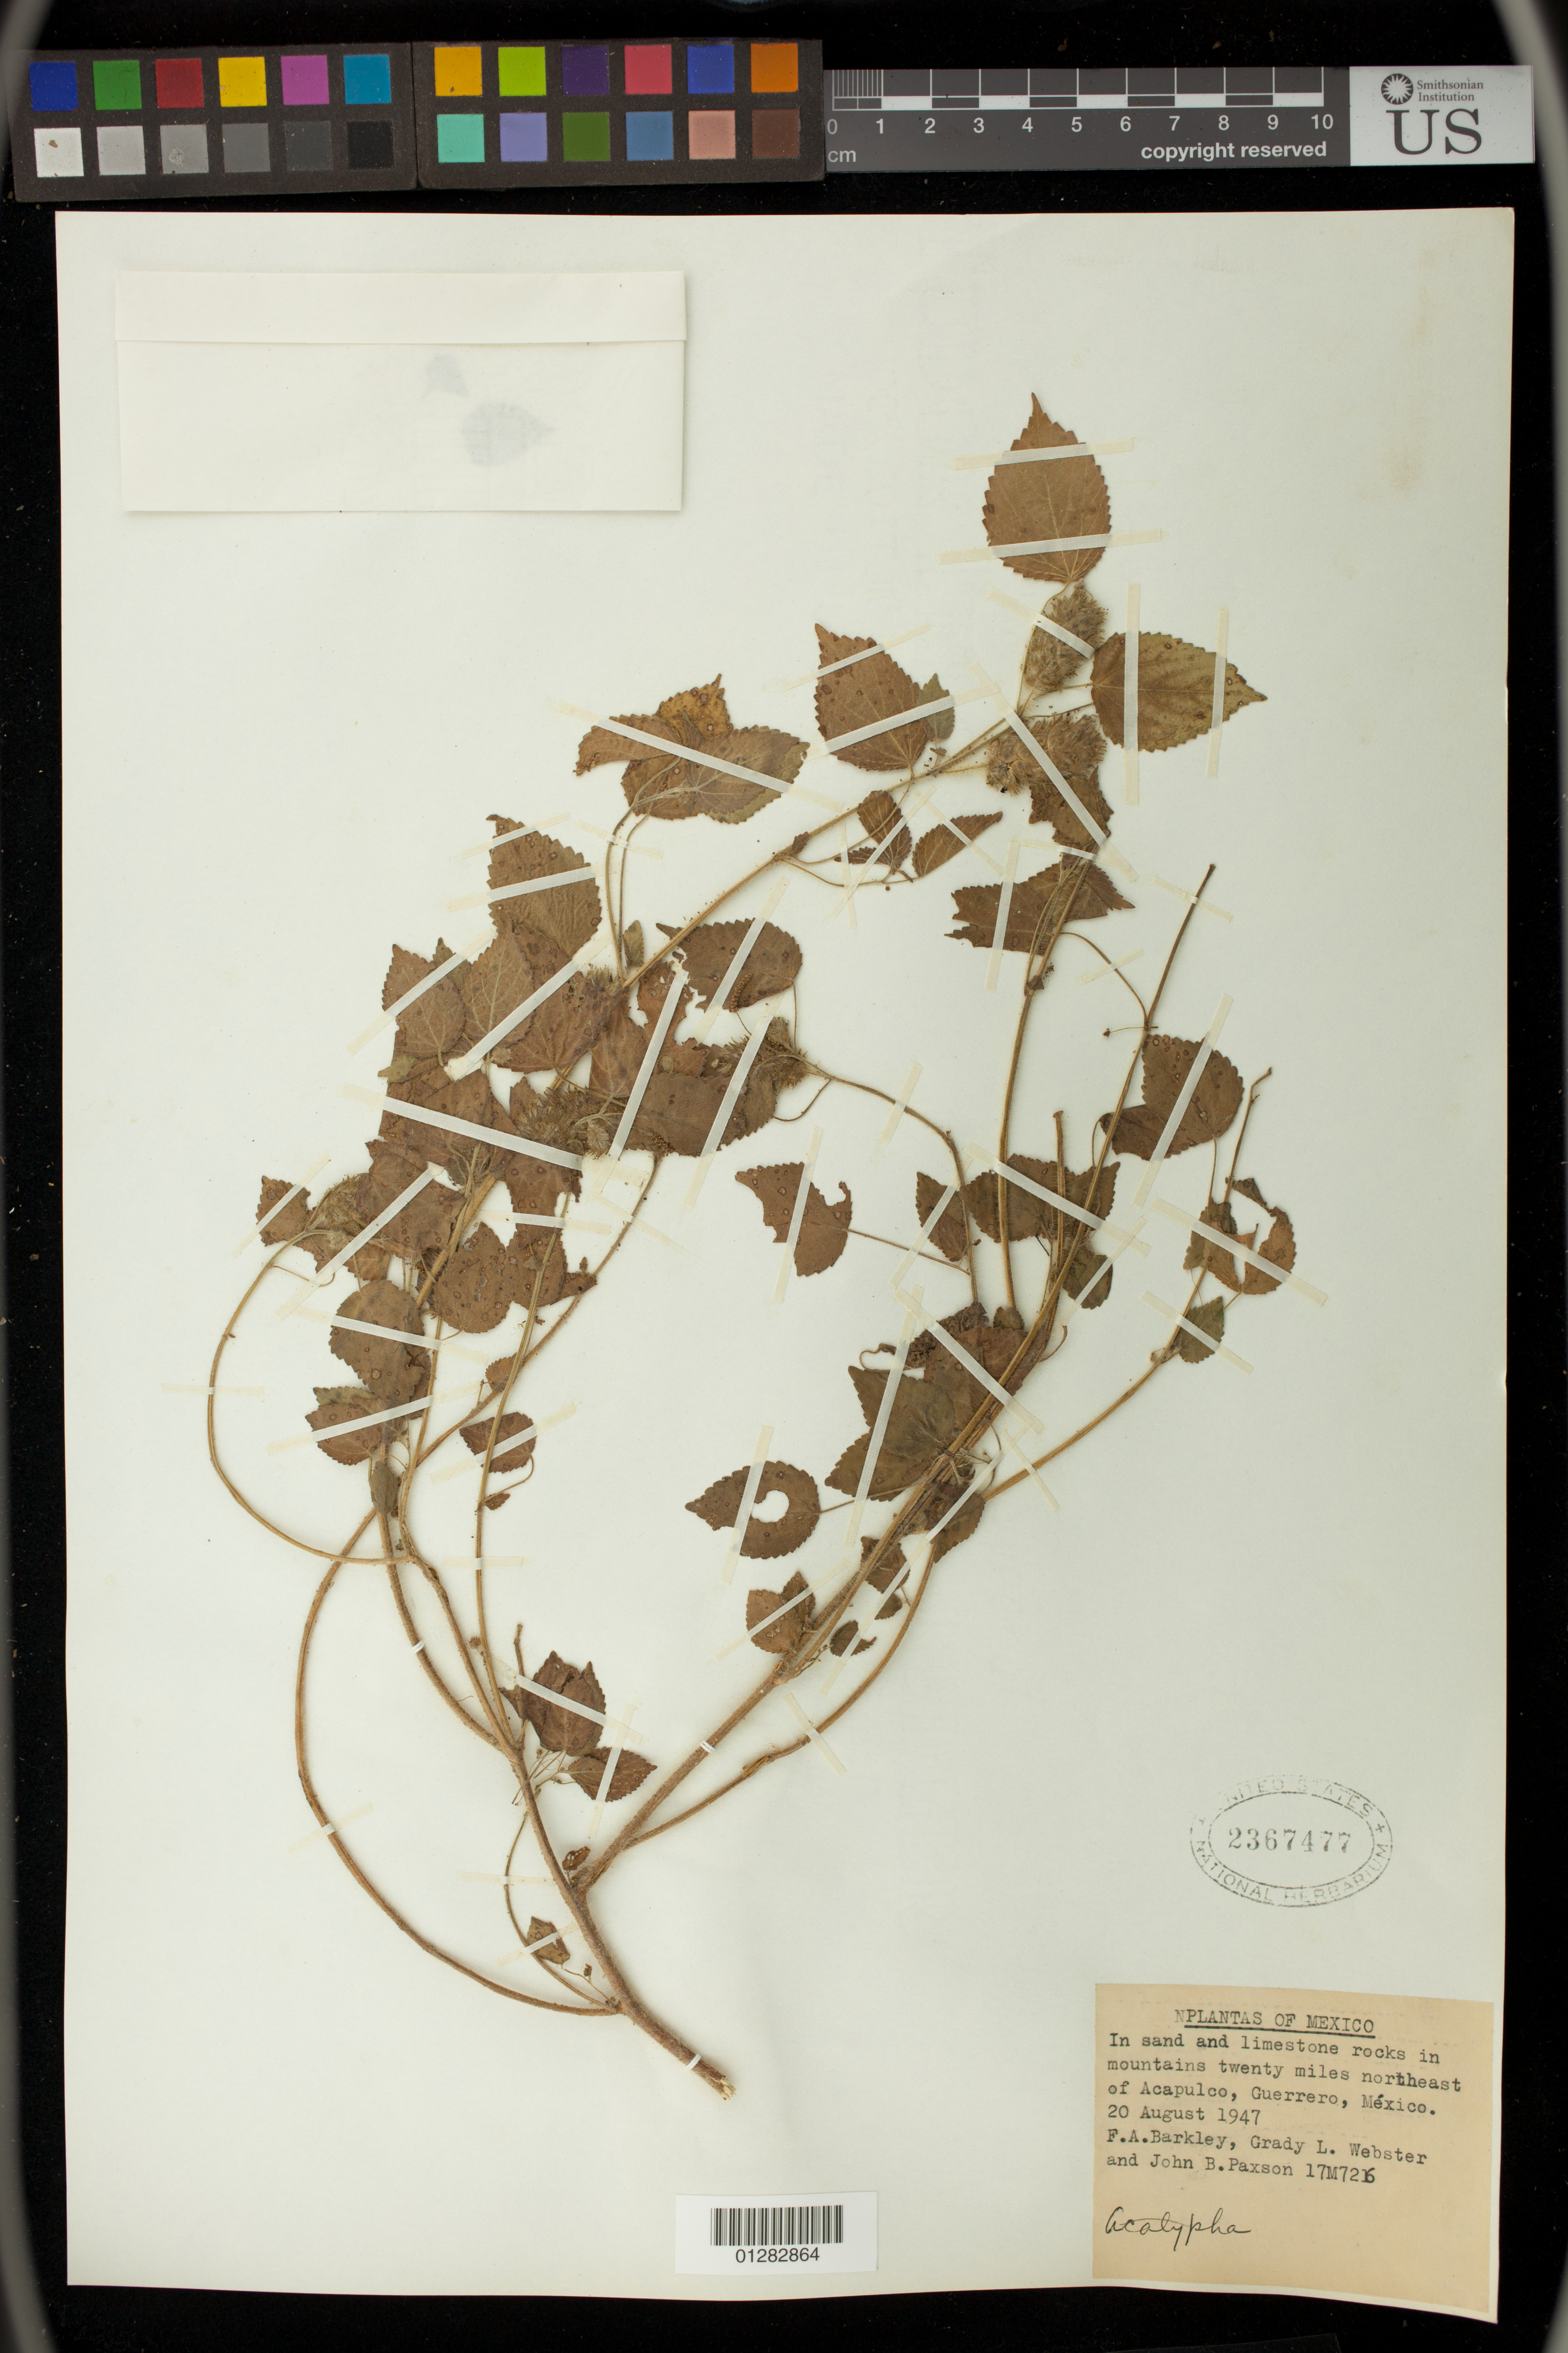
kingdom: Plantae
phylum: Tracheophyta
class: Magnoliopsida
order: Malpighiales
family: Euphorbiaceae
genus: Acalypha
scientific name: Acalypha sp.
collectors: F. A. Barkley, G. L. Webster & J. B. Paxson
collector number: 17M7216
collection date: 1947-08-20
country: Mexico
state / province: Guerrero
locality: mountains, 20 miles northeast of Acapulco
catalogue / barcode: US 2367477